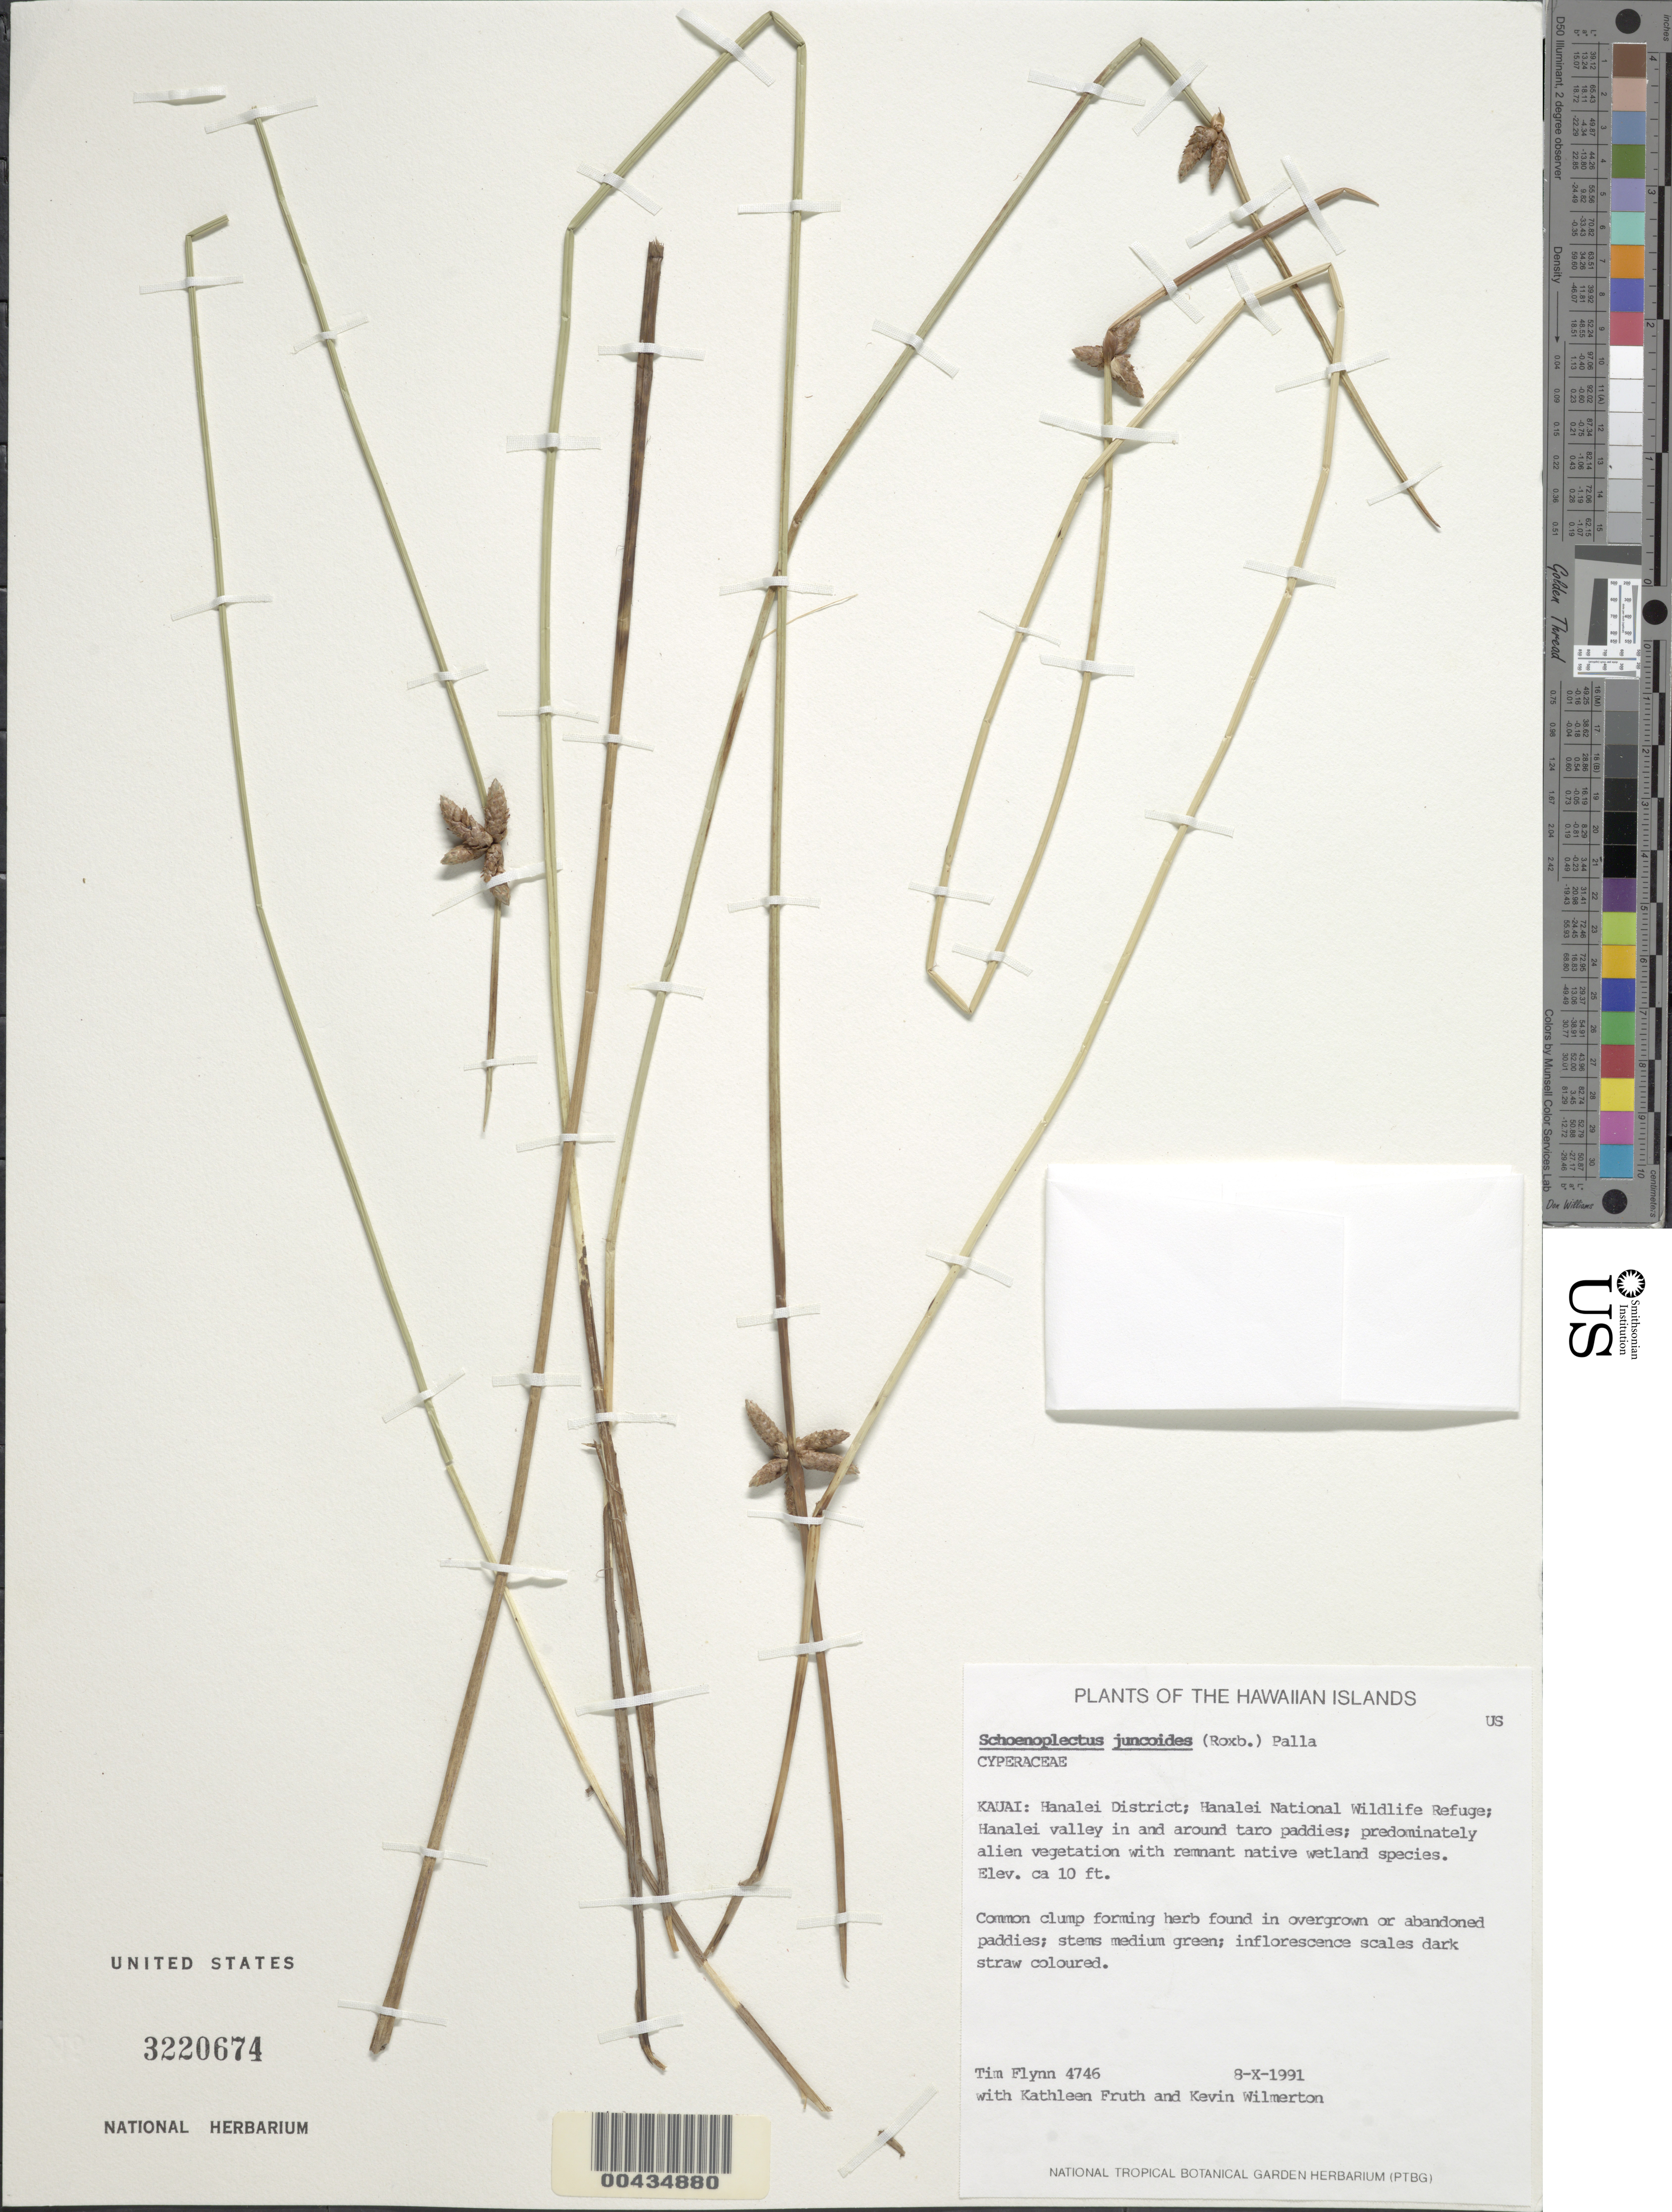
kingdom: Plantae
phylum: Tracheophyta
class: Liliopsida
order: Poales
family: Cyperaceae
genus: Schoenoplectiella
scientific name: Schoenoplectiella juncoides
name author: (Roxb.)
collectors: T. W. Flynn, K. Fruth & K. Wilmerton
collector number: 4746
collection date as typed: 8 Oct 1991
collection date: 1991-10-08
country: United States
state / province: Hawaii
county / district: Kauai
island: Kaua'i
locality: Hanalei District; Hanalei National Wildlife Refuge; Hanalei Valley in and around taro paddies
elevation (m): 3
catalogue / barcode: US 3220674